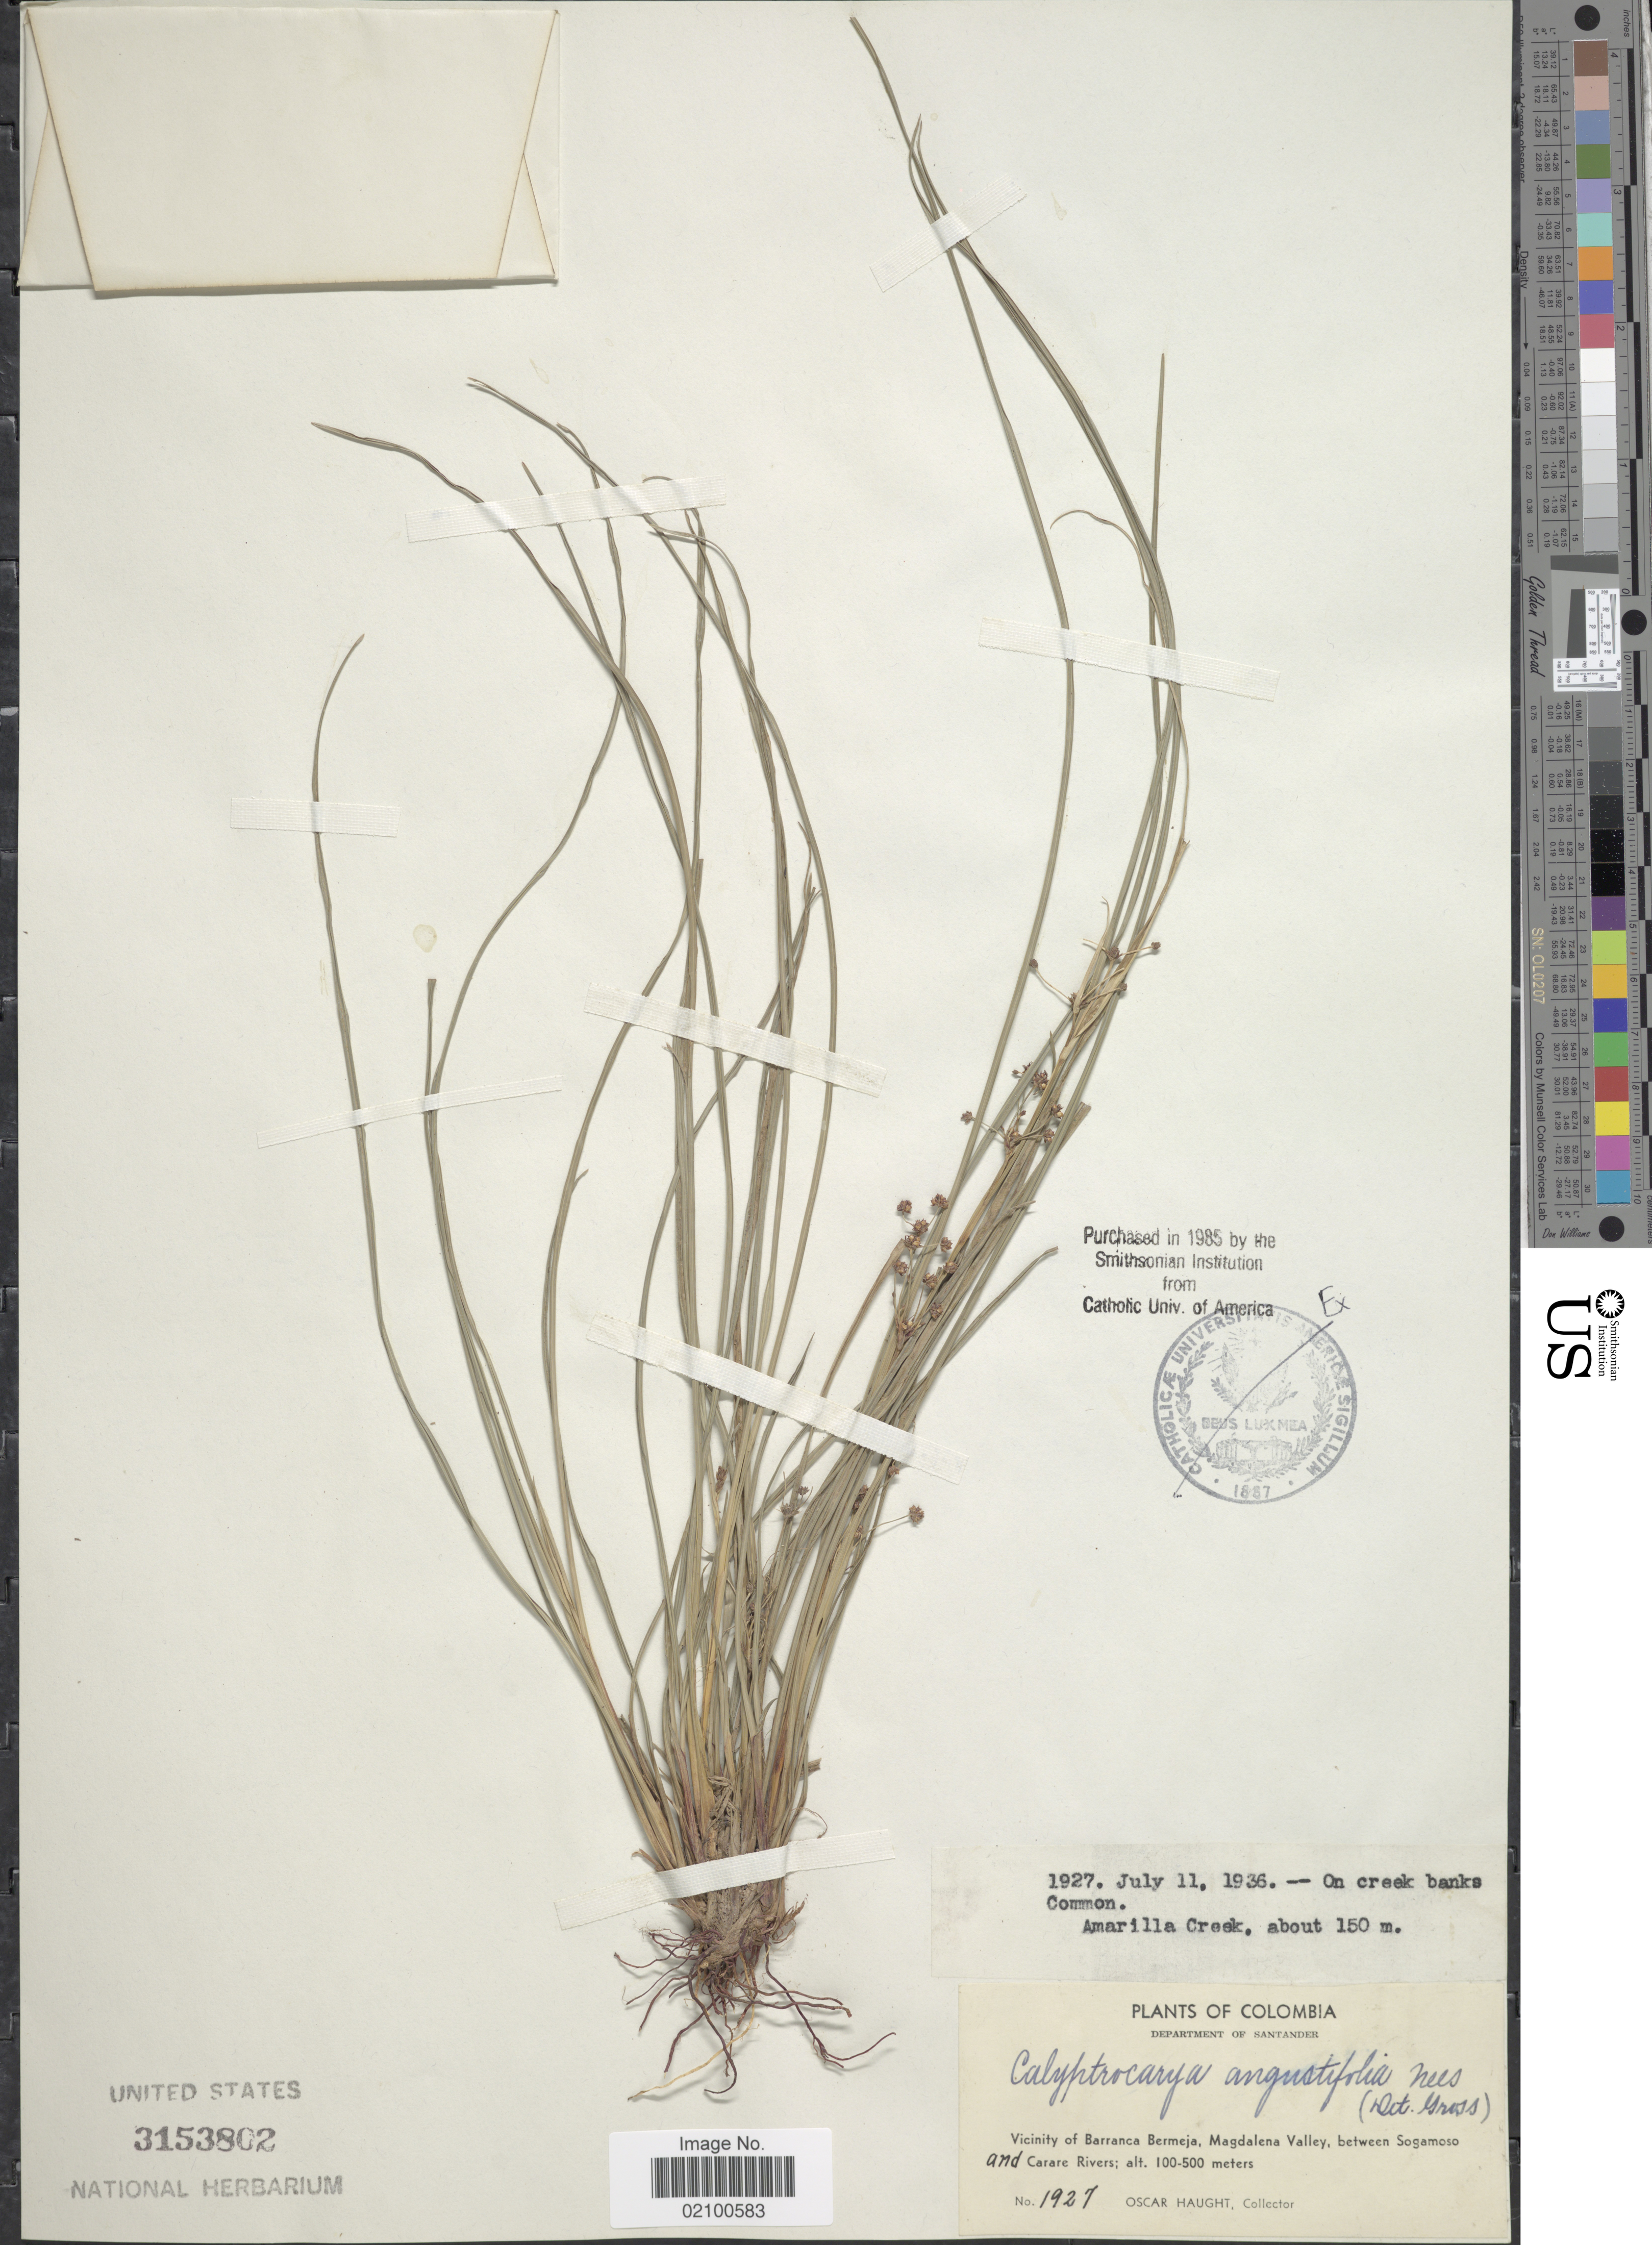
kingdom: Plantae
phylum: Tracheophyta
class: Liliopsida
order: Poales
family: Cyperaceae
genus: Calyptrocarya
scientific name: Calyptrocarya glomerulata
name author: (Brongn.) Urb.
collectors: O. Haught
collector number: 1927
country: Colombia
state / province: Santander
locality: Vicinity of Barranca Bermeja, Magdalena Valley, between Sogamoso and Carare Rivers, Amarilla Creek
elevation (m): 150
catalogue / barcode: US 3153802